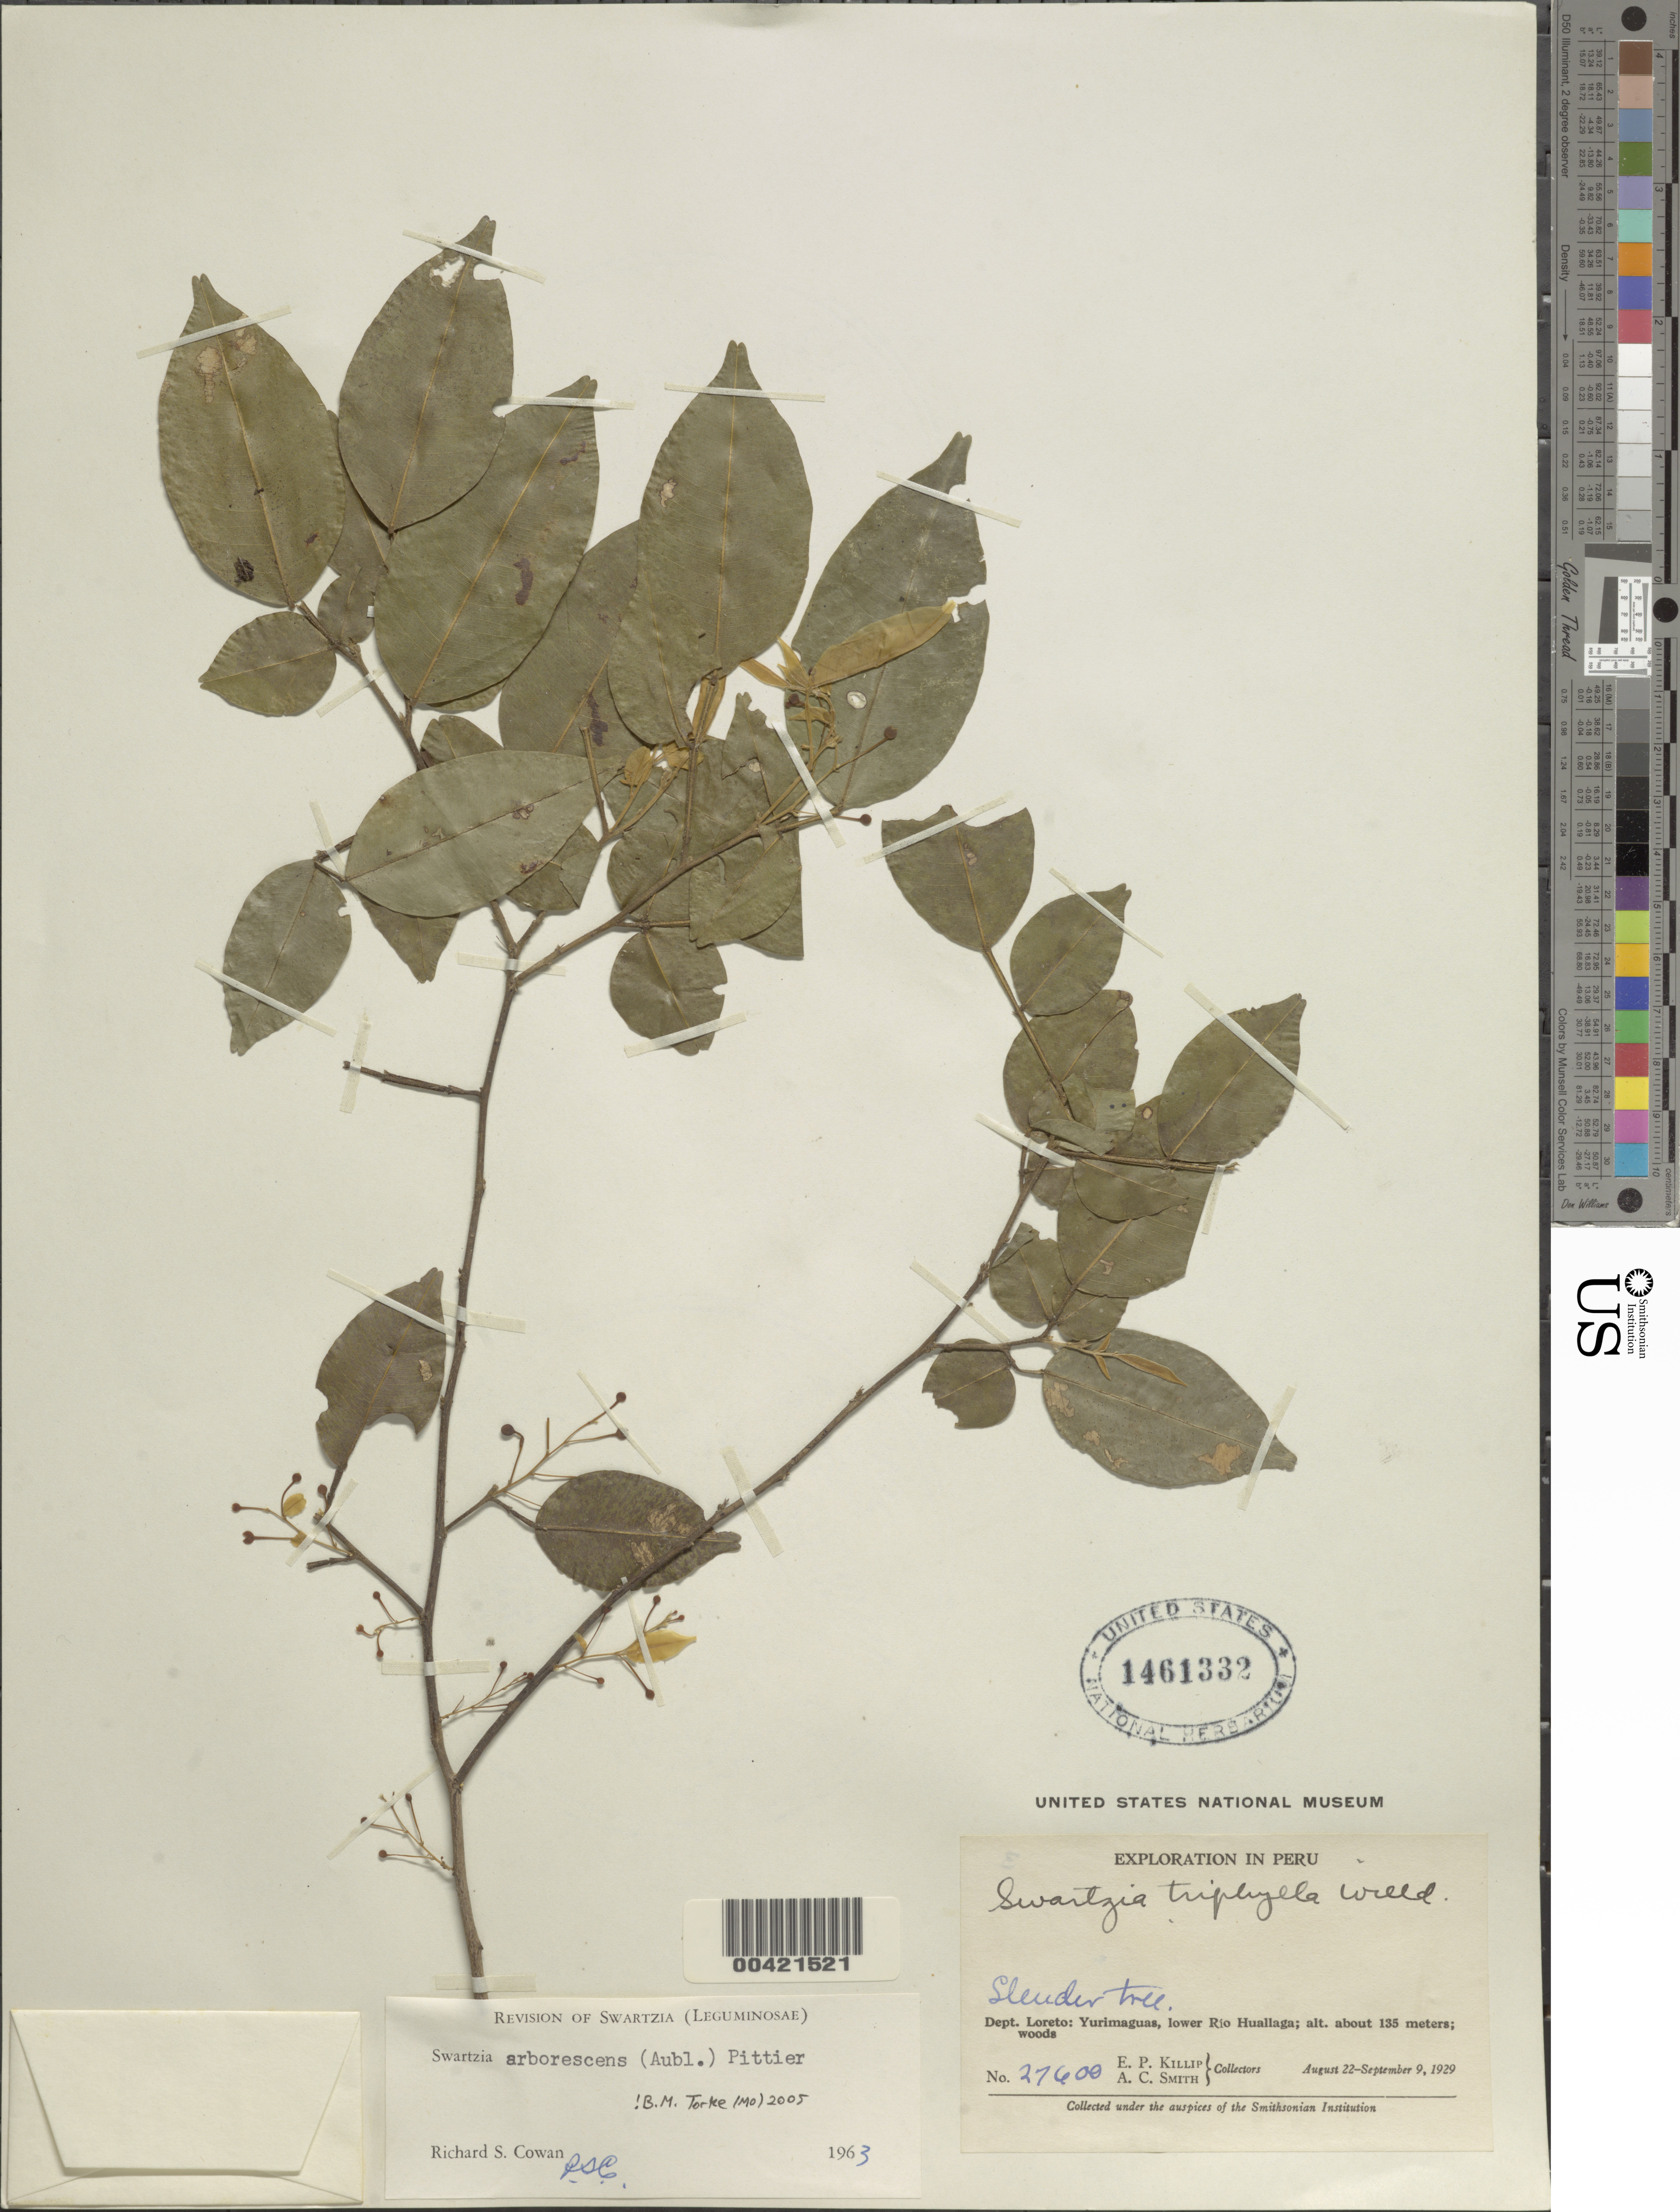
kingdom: Plantae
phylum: Tracheophyta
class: Magnoliopsida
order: Fabales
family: Fabaceae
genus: Swartzia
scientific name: Swartzia arborescens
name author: (Aubl.) Pittier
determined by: Cowan, R. S.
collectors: E. P. Killip & A. C. Smith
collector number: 27600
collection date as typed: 22 Aug 1929 to 09 Sep 1929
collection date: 1929-08-22/1929-09-09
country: Peru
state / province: Loreto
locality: Yurimaguas, lower rio huallaga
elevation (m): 135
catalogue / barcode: US 1461332